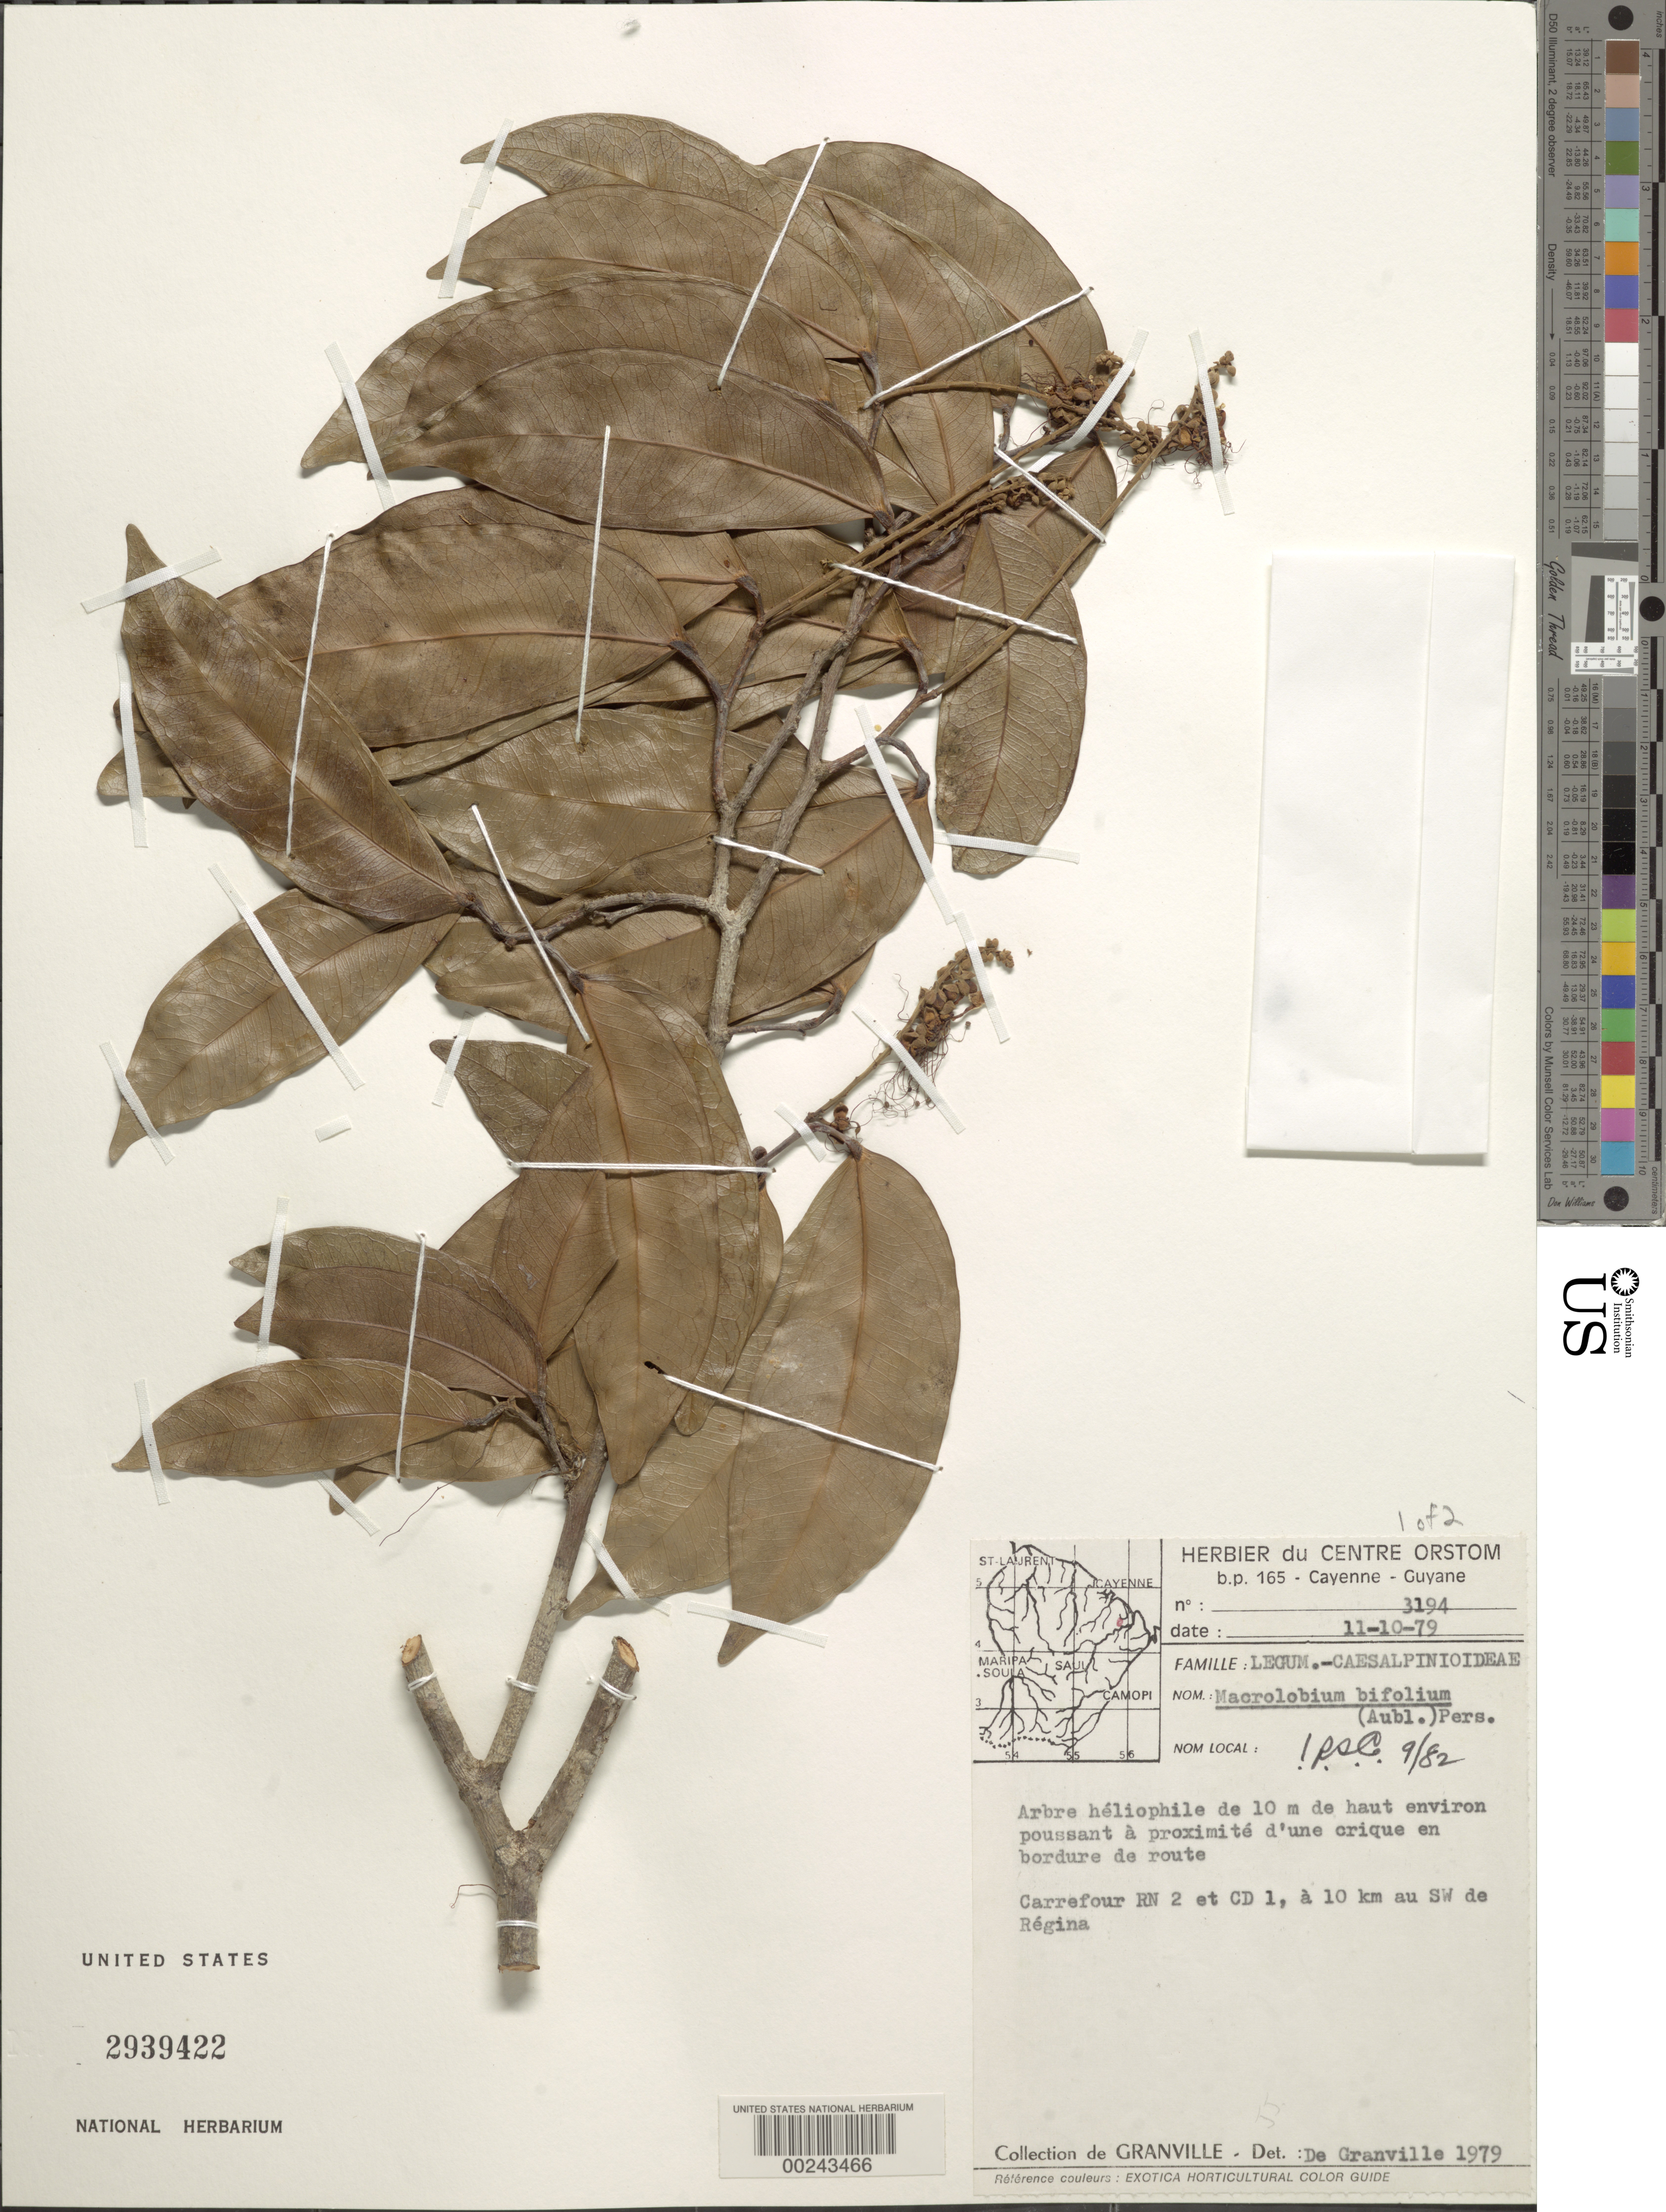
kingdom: Plantae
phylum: Tracheophyta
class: Magnoliopsida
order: Fabales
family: Fabaceae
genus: Macrolobium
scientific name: Macrolobium bifolium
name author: (Aubl.) Pers.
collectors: J.-J. de Granville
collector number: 3194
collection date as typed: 11 Oct 1979 to 10 Nov 1979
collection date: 1979-10-11/1979-11-10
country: French Guiana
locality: Carrefour rn 2 and cd 1, 10 km sw of regina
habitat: Edge of road near a creek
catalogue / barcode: US 2939422